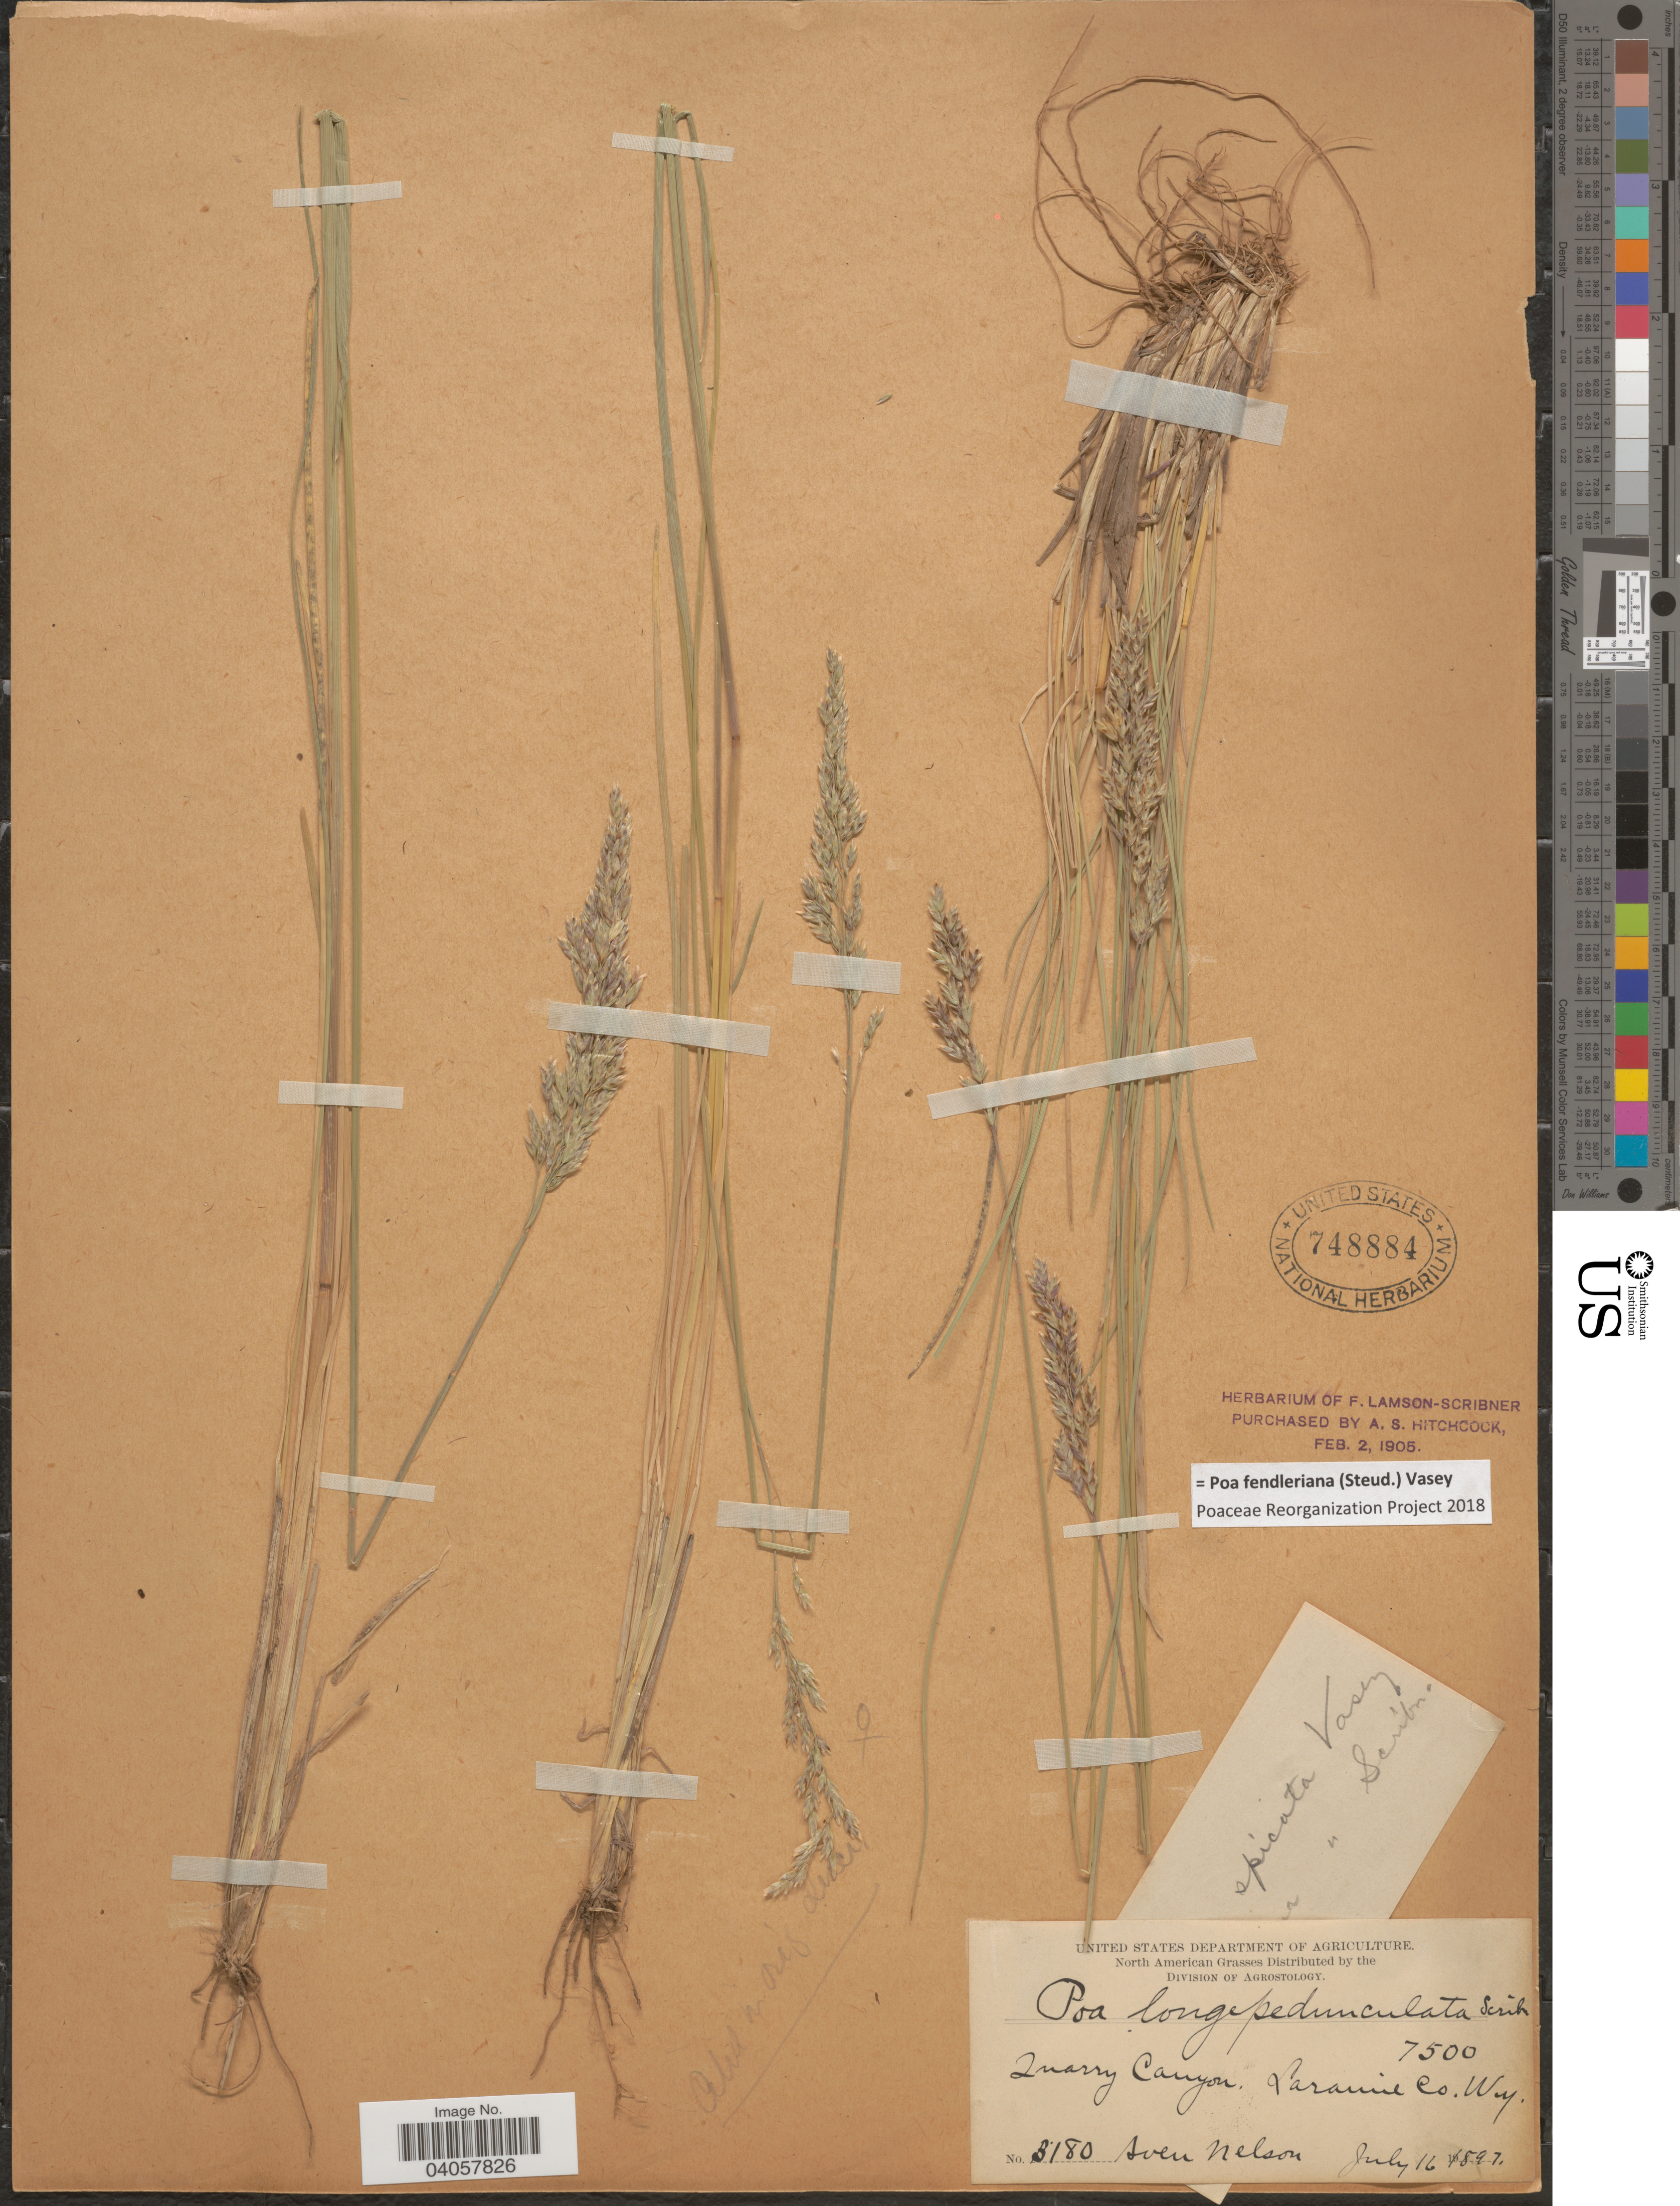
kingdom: Plantae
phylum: Tracheophyta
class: Liliopsida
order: Poales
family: Poaceae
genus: Poa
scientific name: Poa fendleriana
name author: (Steud.) Vasey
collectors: A. Nelson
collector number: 3180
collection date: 1897-07-16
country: United States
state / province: Wyoming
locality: Quarry Canyon. Laramie Co.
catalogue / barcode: US 748884